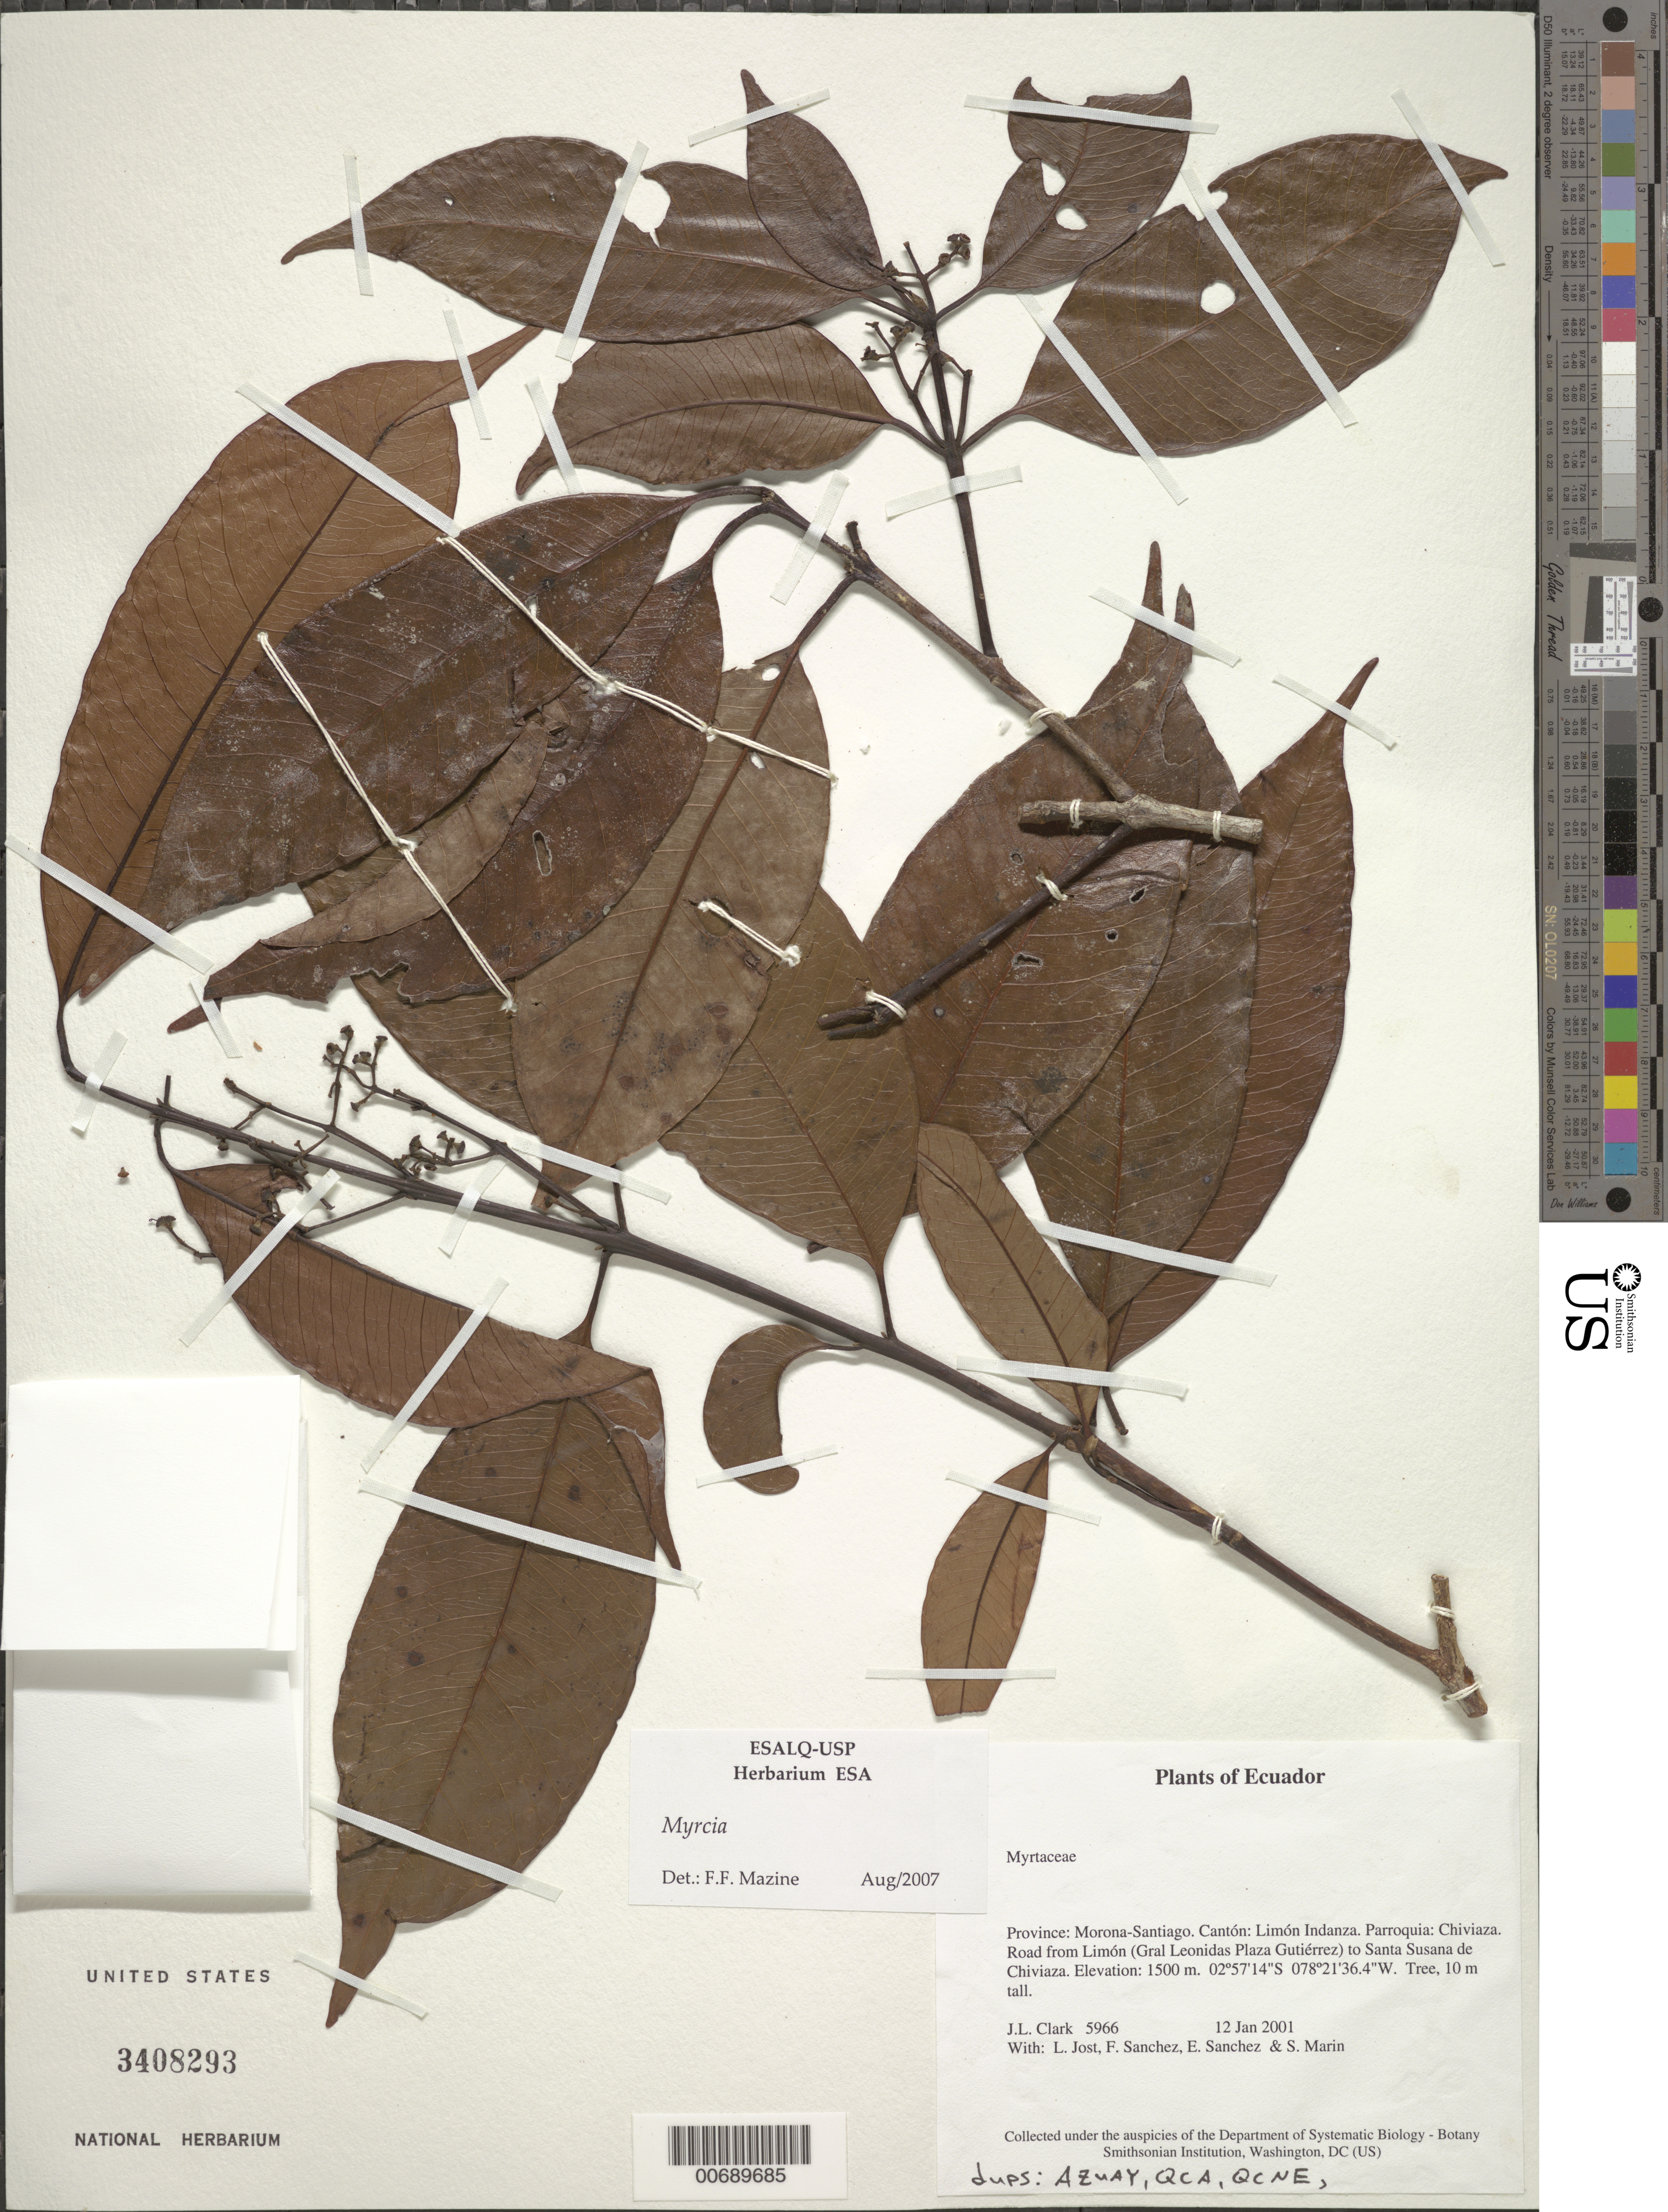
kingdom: Plantae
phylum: Tracheophyta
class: Magnoliopsida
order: Myrtales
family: Myrtaceae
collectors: J. L. Clark, L. Jost, F. Sanchez, E. Sanchez & S. Marin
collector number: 5966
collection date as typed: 12 Jan 2001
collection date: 2001-01-12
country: Ecuador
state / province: Morona-Santiago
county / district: Limón Indanza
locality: Parroquia: Chiviaza. Road from Limón (Gral Leonidas Plaza Gutiérrez) to Santa Susana de Chiviaza.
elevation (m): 1500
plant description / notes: AZUAY, QCA, QCNE, US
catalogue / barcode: US 3408293